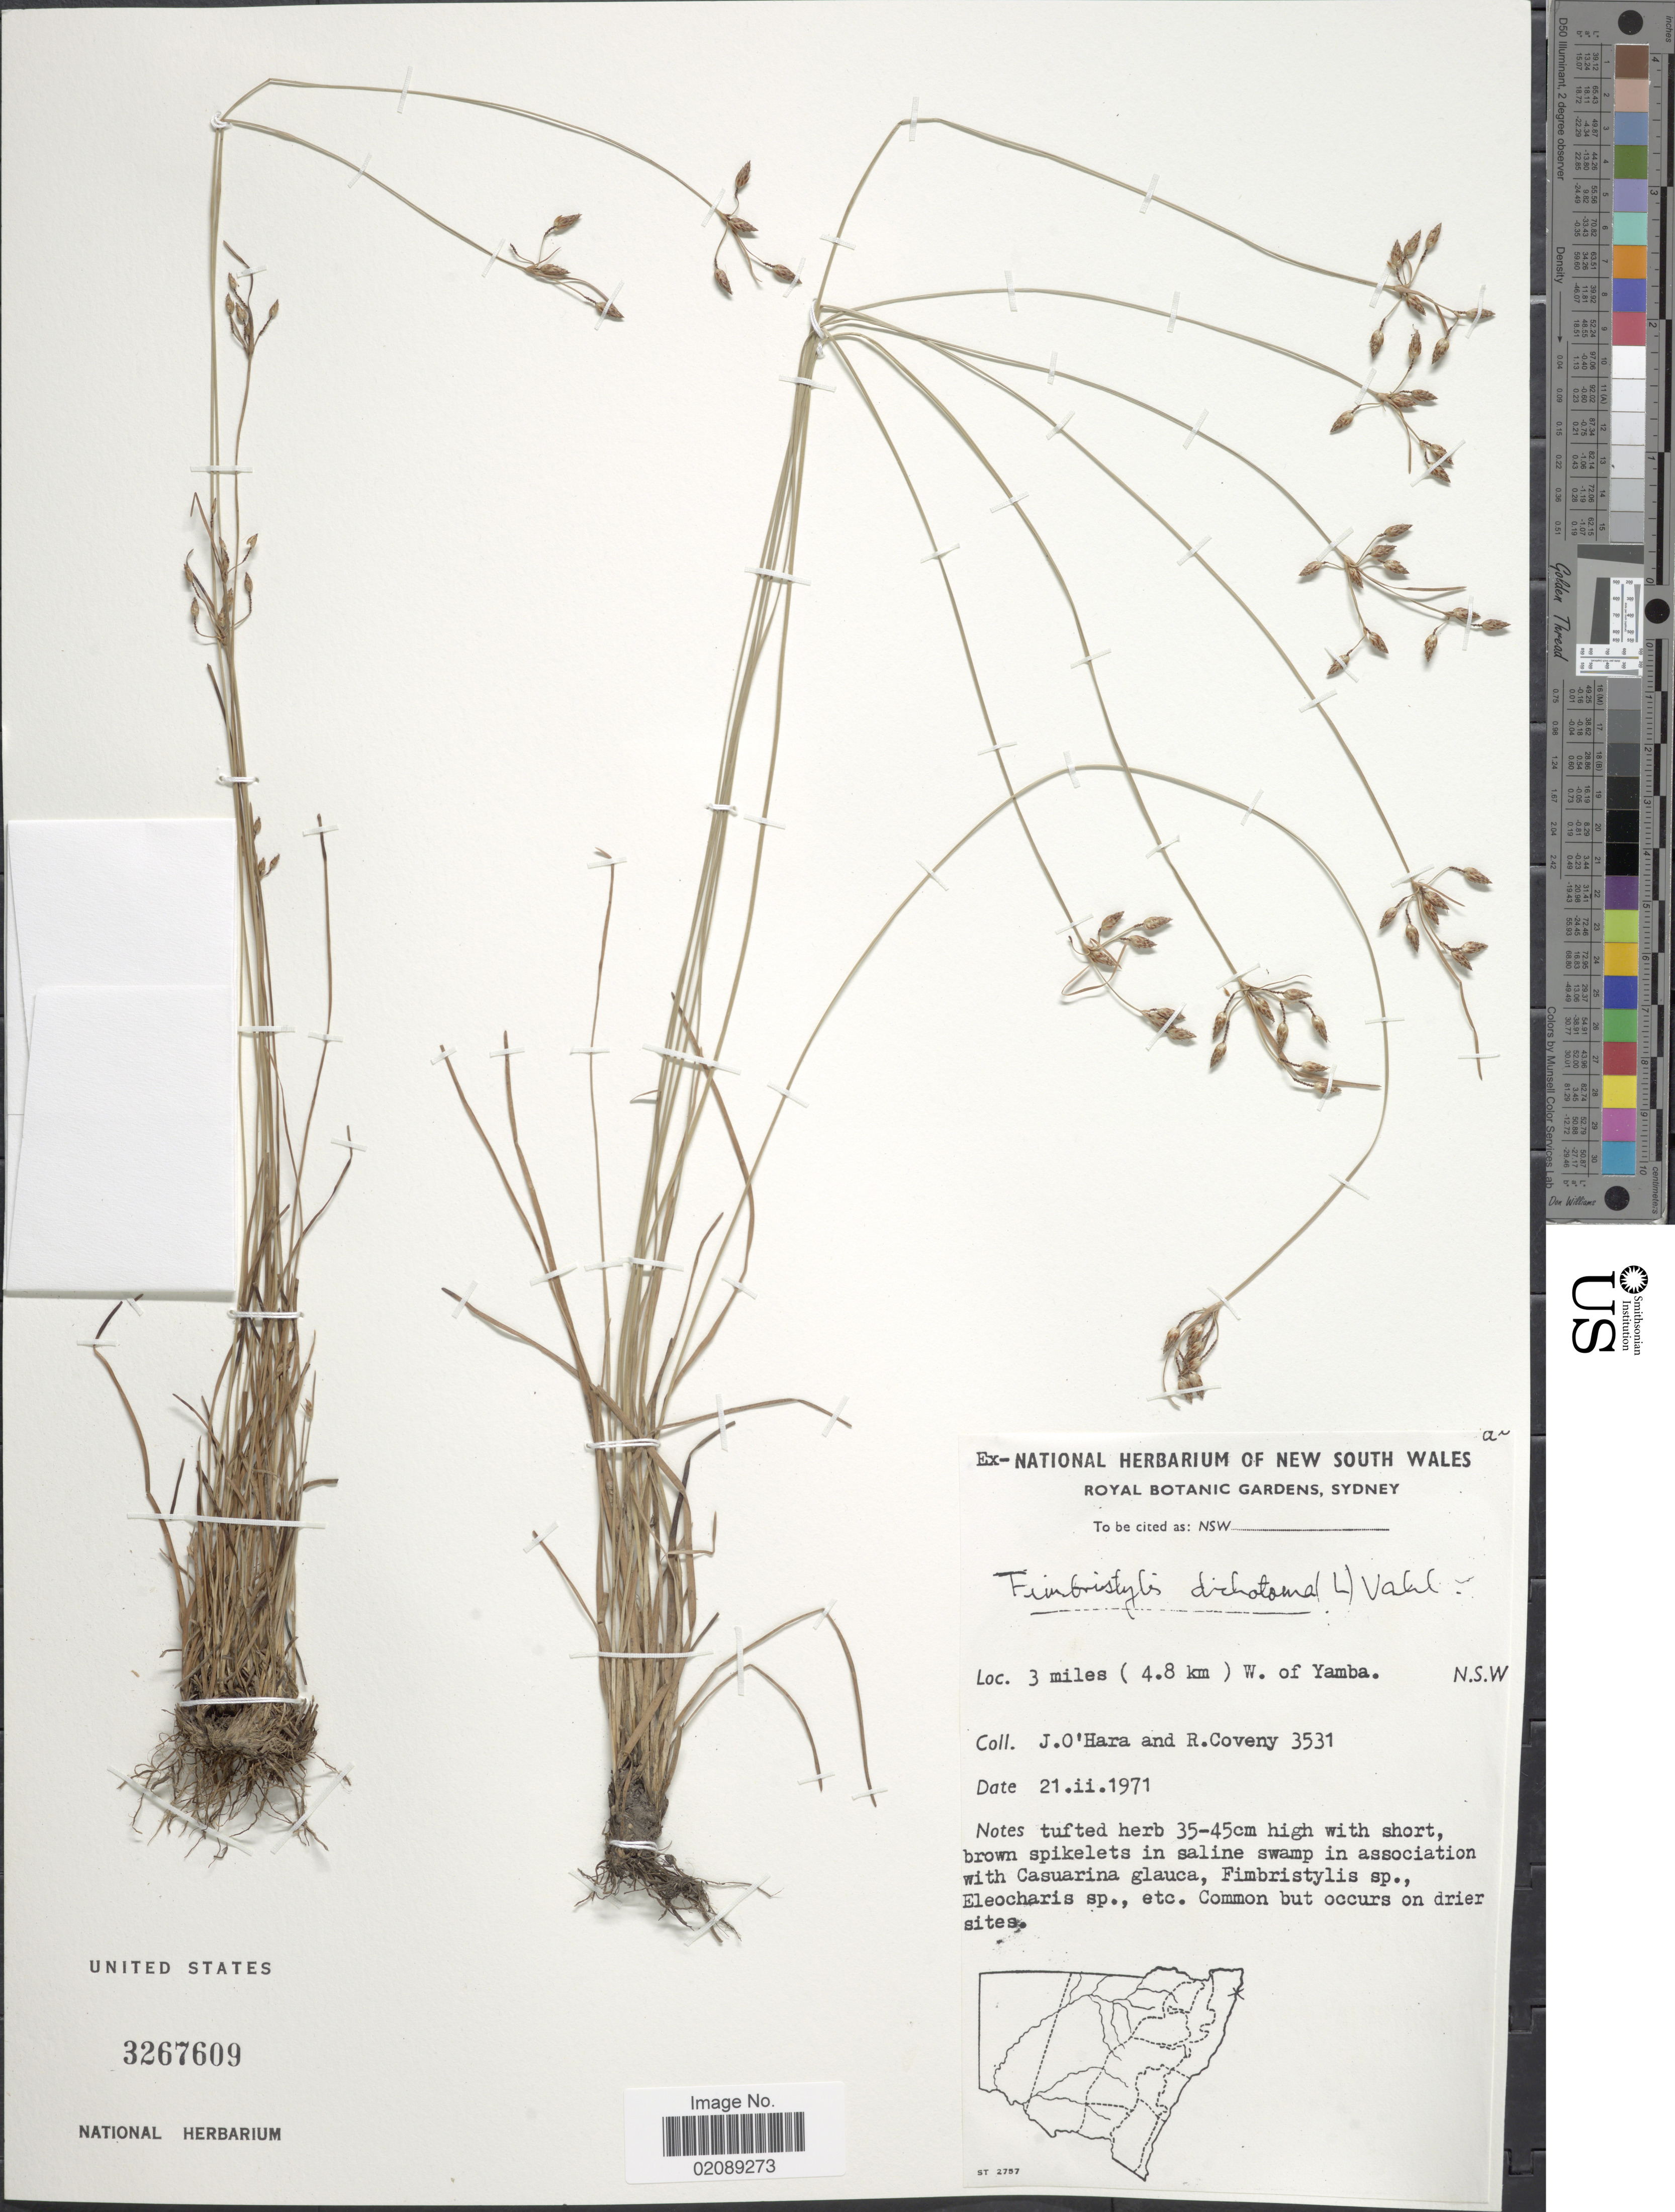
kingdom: Plantae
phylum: Tracheophyta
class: Liliopsida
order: Poales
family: Cyperaceae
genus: Fimbristylis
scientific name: Fimbristylis dichotoma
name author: (L.) Vahl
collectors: J. O'Hara & R. Coveny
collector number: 3531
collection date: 1971-02-21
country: Australia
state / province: New South Wales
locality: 3 miles (4.8 km) W. of Yamba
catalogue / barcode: US 3267609